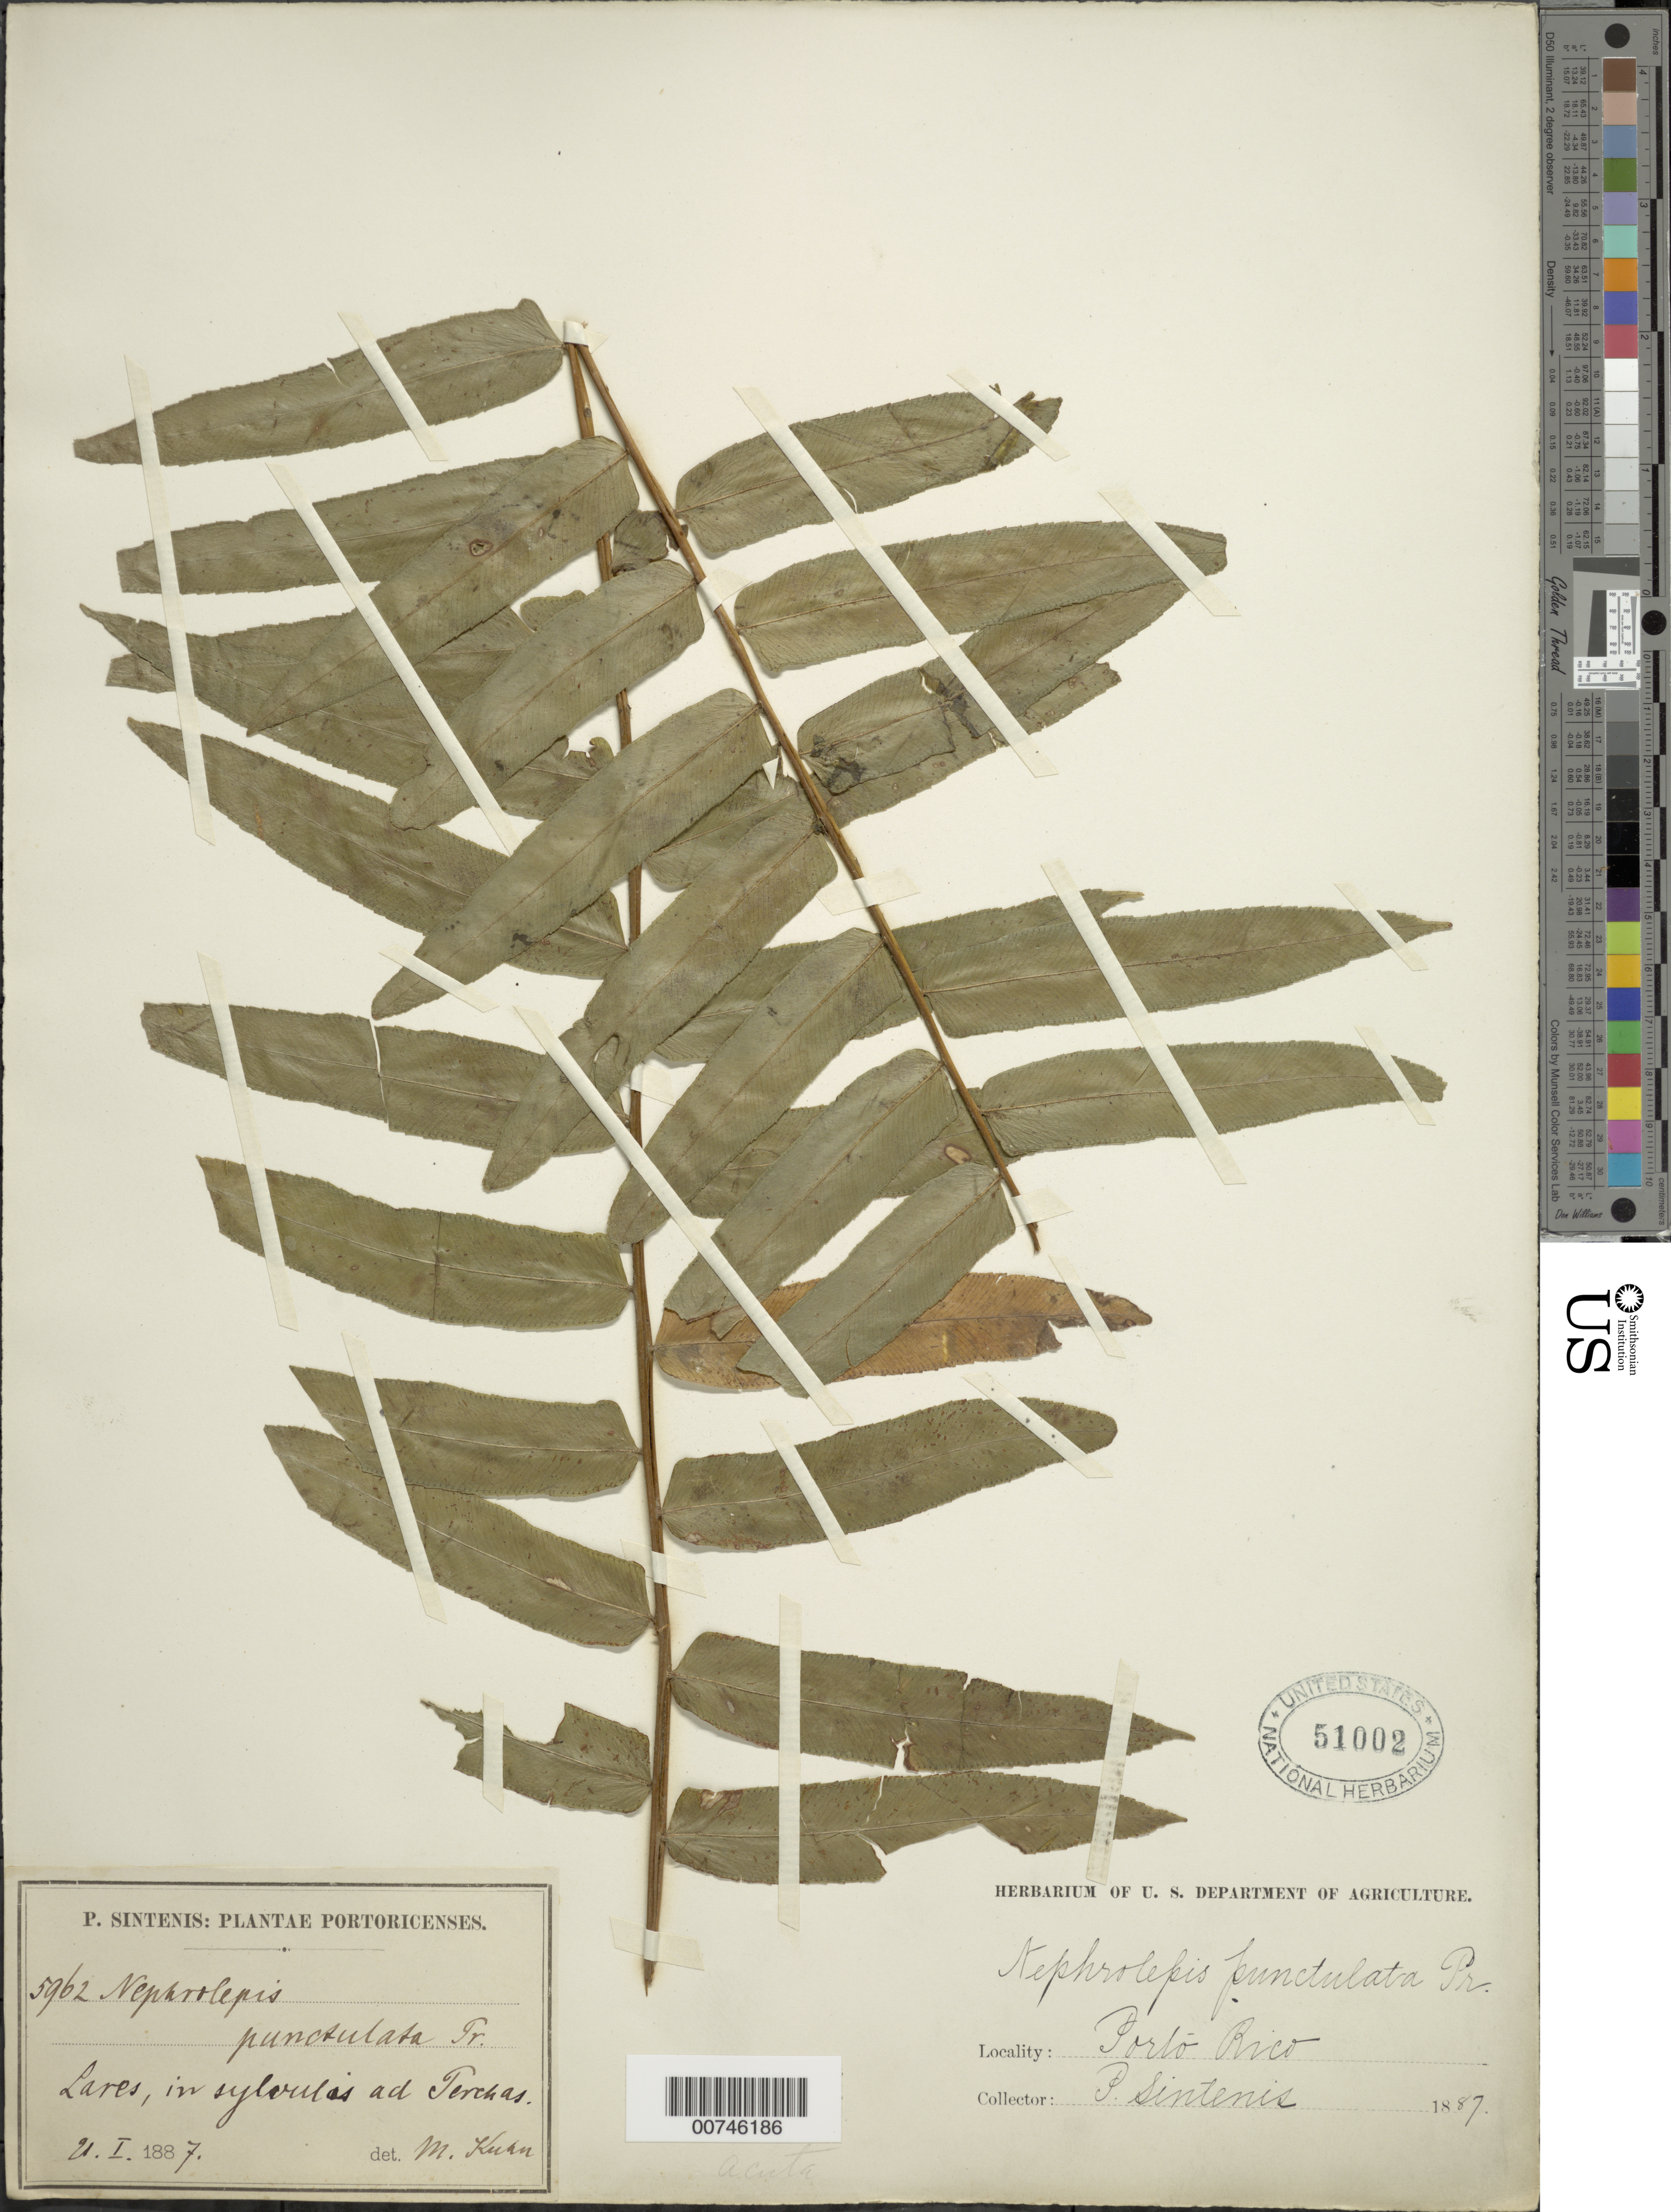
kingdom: Plantae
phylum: Tracheophyta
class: Polypodiopsida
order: Polypodiales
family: Nephrolepidaceae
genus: Nephrolepis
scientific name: Nephrolepis biserrata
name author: (Sw.) Schott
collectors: P. Sintenis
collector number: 5962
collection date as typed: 21 Jan 1887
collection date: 1887-01-21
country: Puerto Rico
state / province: Lares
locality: Lares, in sylvulis ad Perchas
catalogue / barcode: US 51002